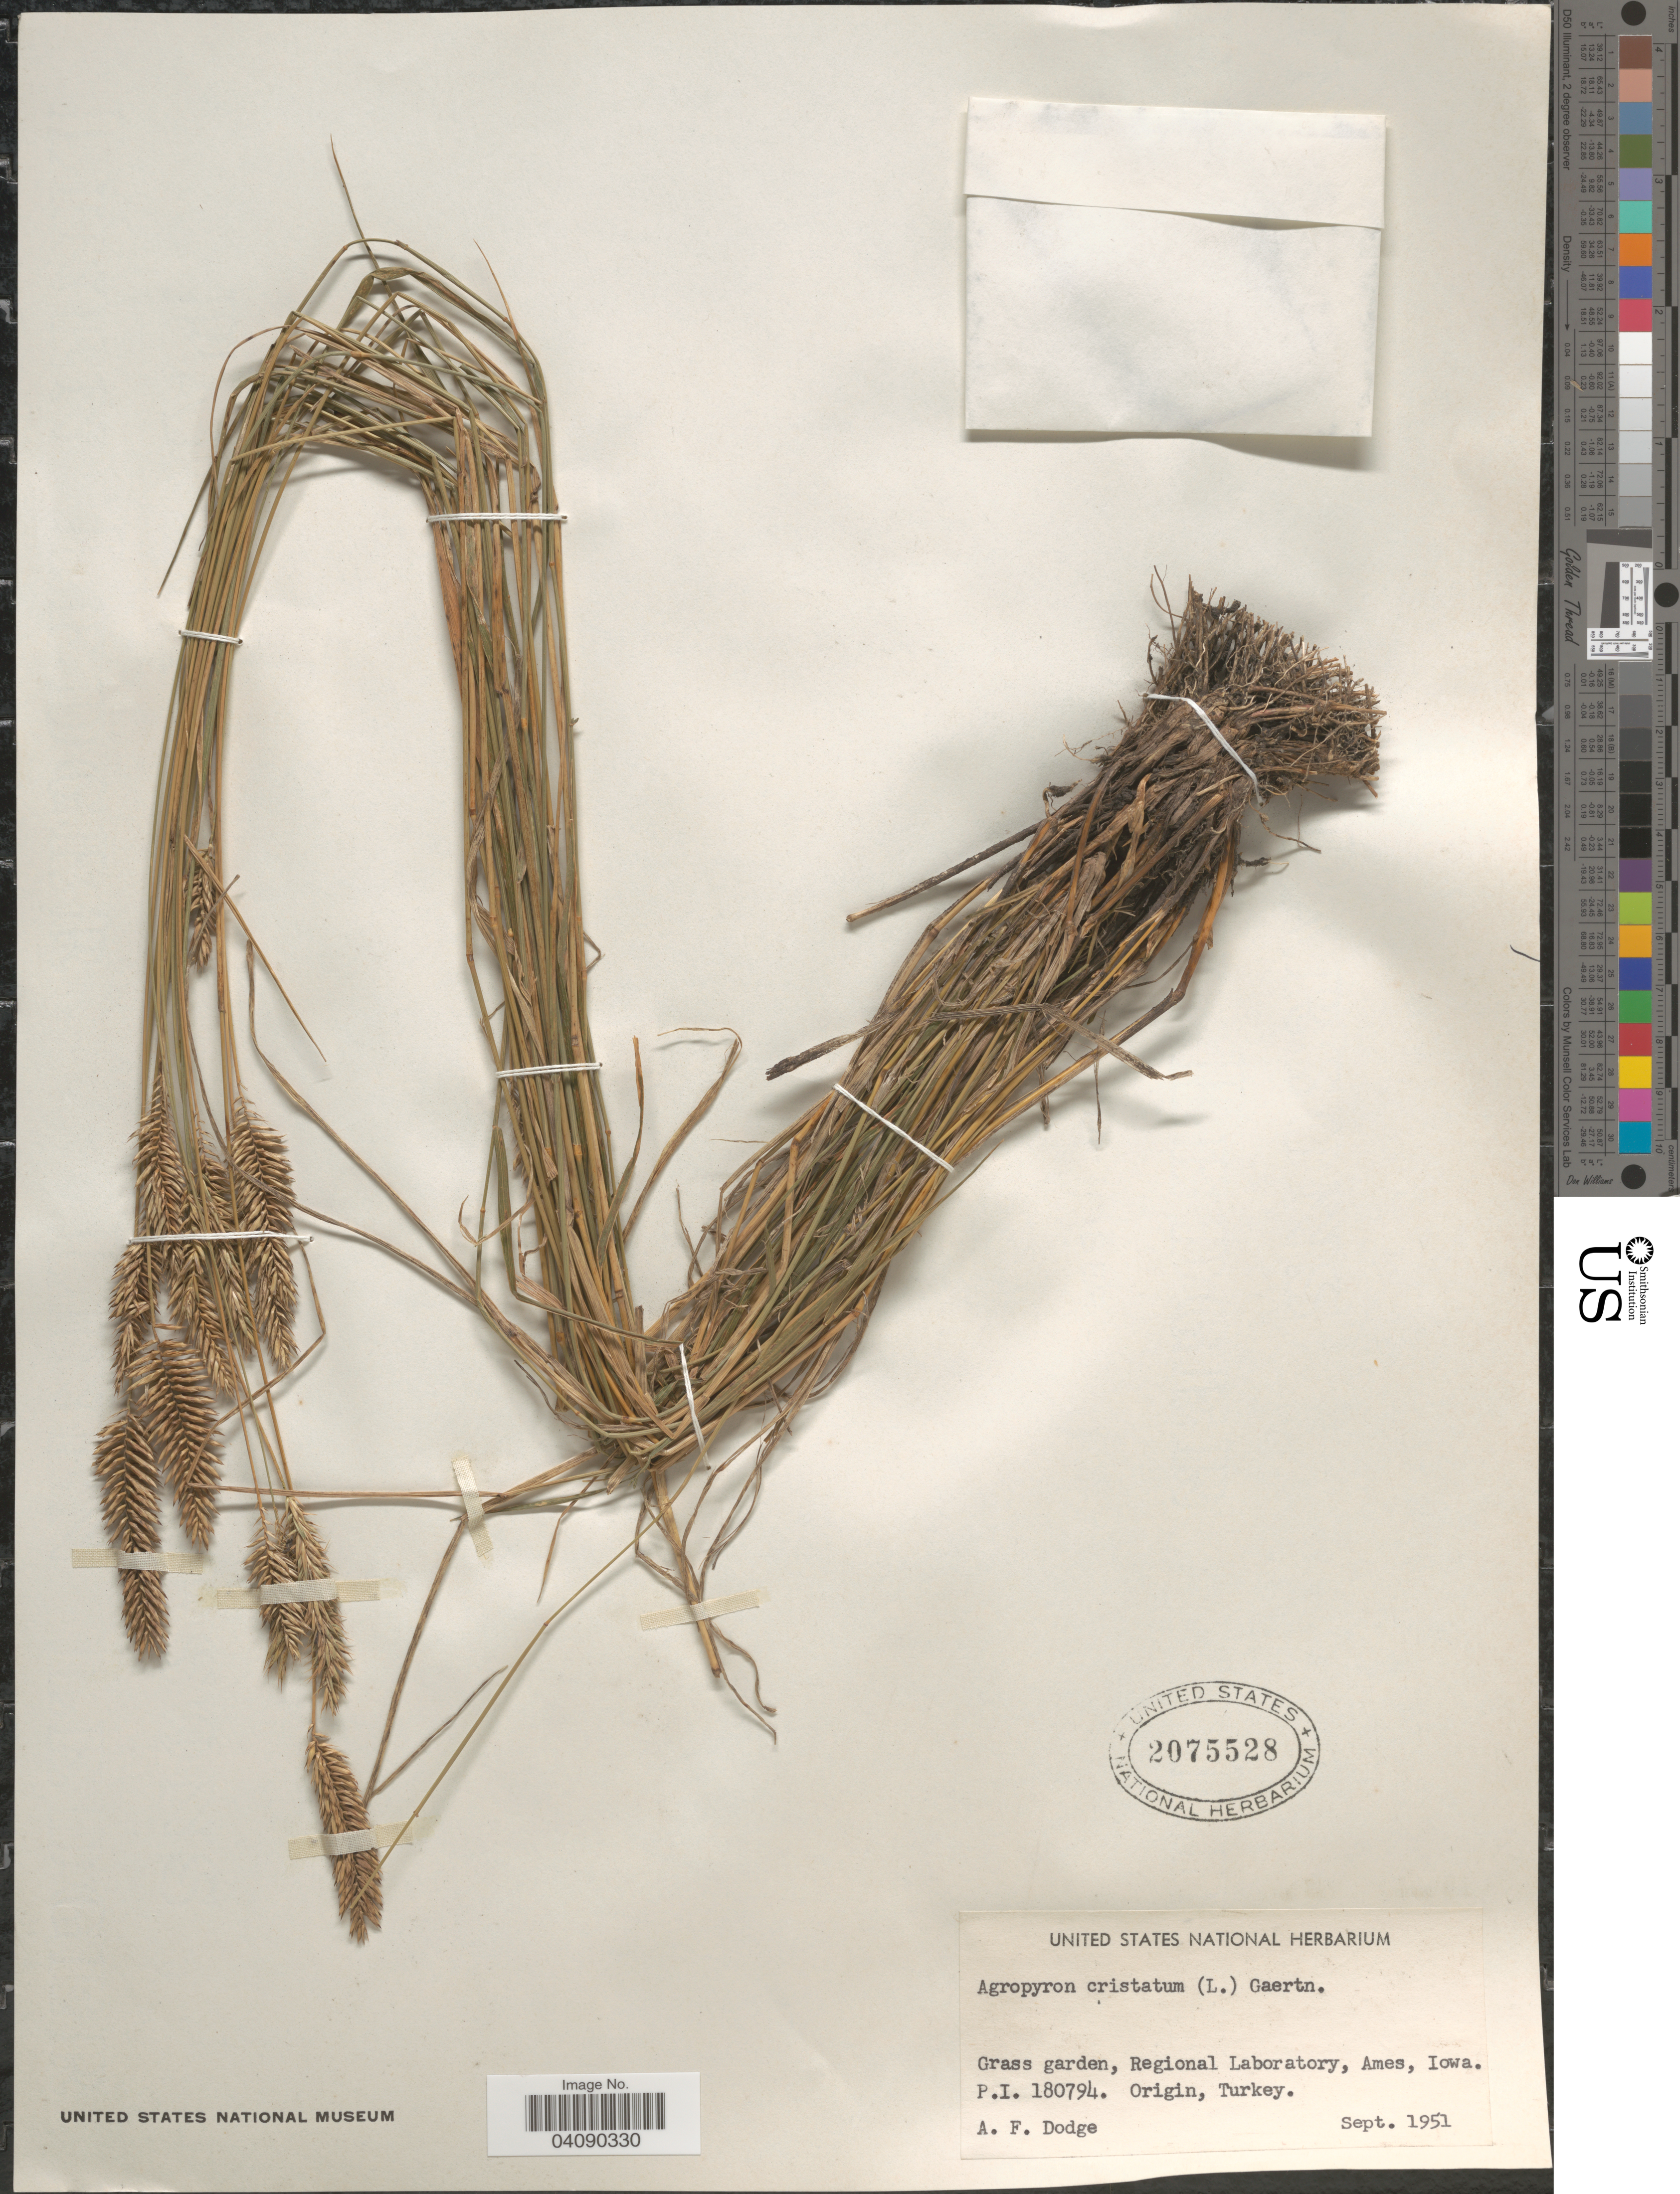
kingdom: Plantae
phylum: Tracheophyta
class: Liliopsida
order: Poales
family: Poaceae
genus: Agropyron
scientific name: Agropyron cristatum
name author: (L.) Gaertn.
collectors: A. Dodge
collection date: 1951-09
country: United States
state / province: Iowa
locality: Grass garden, Regional Laboratory, Ames.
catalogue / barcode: US 2075528